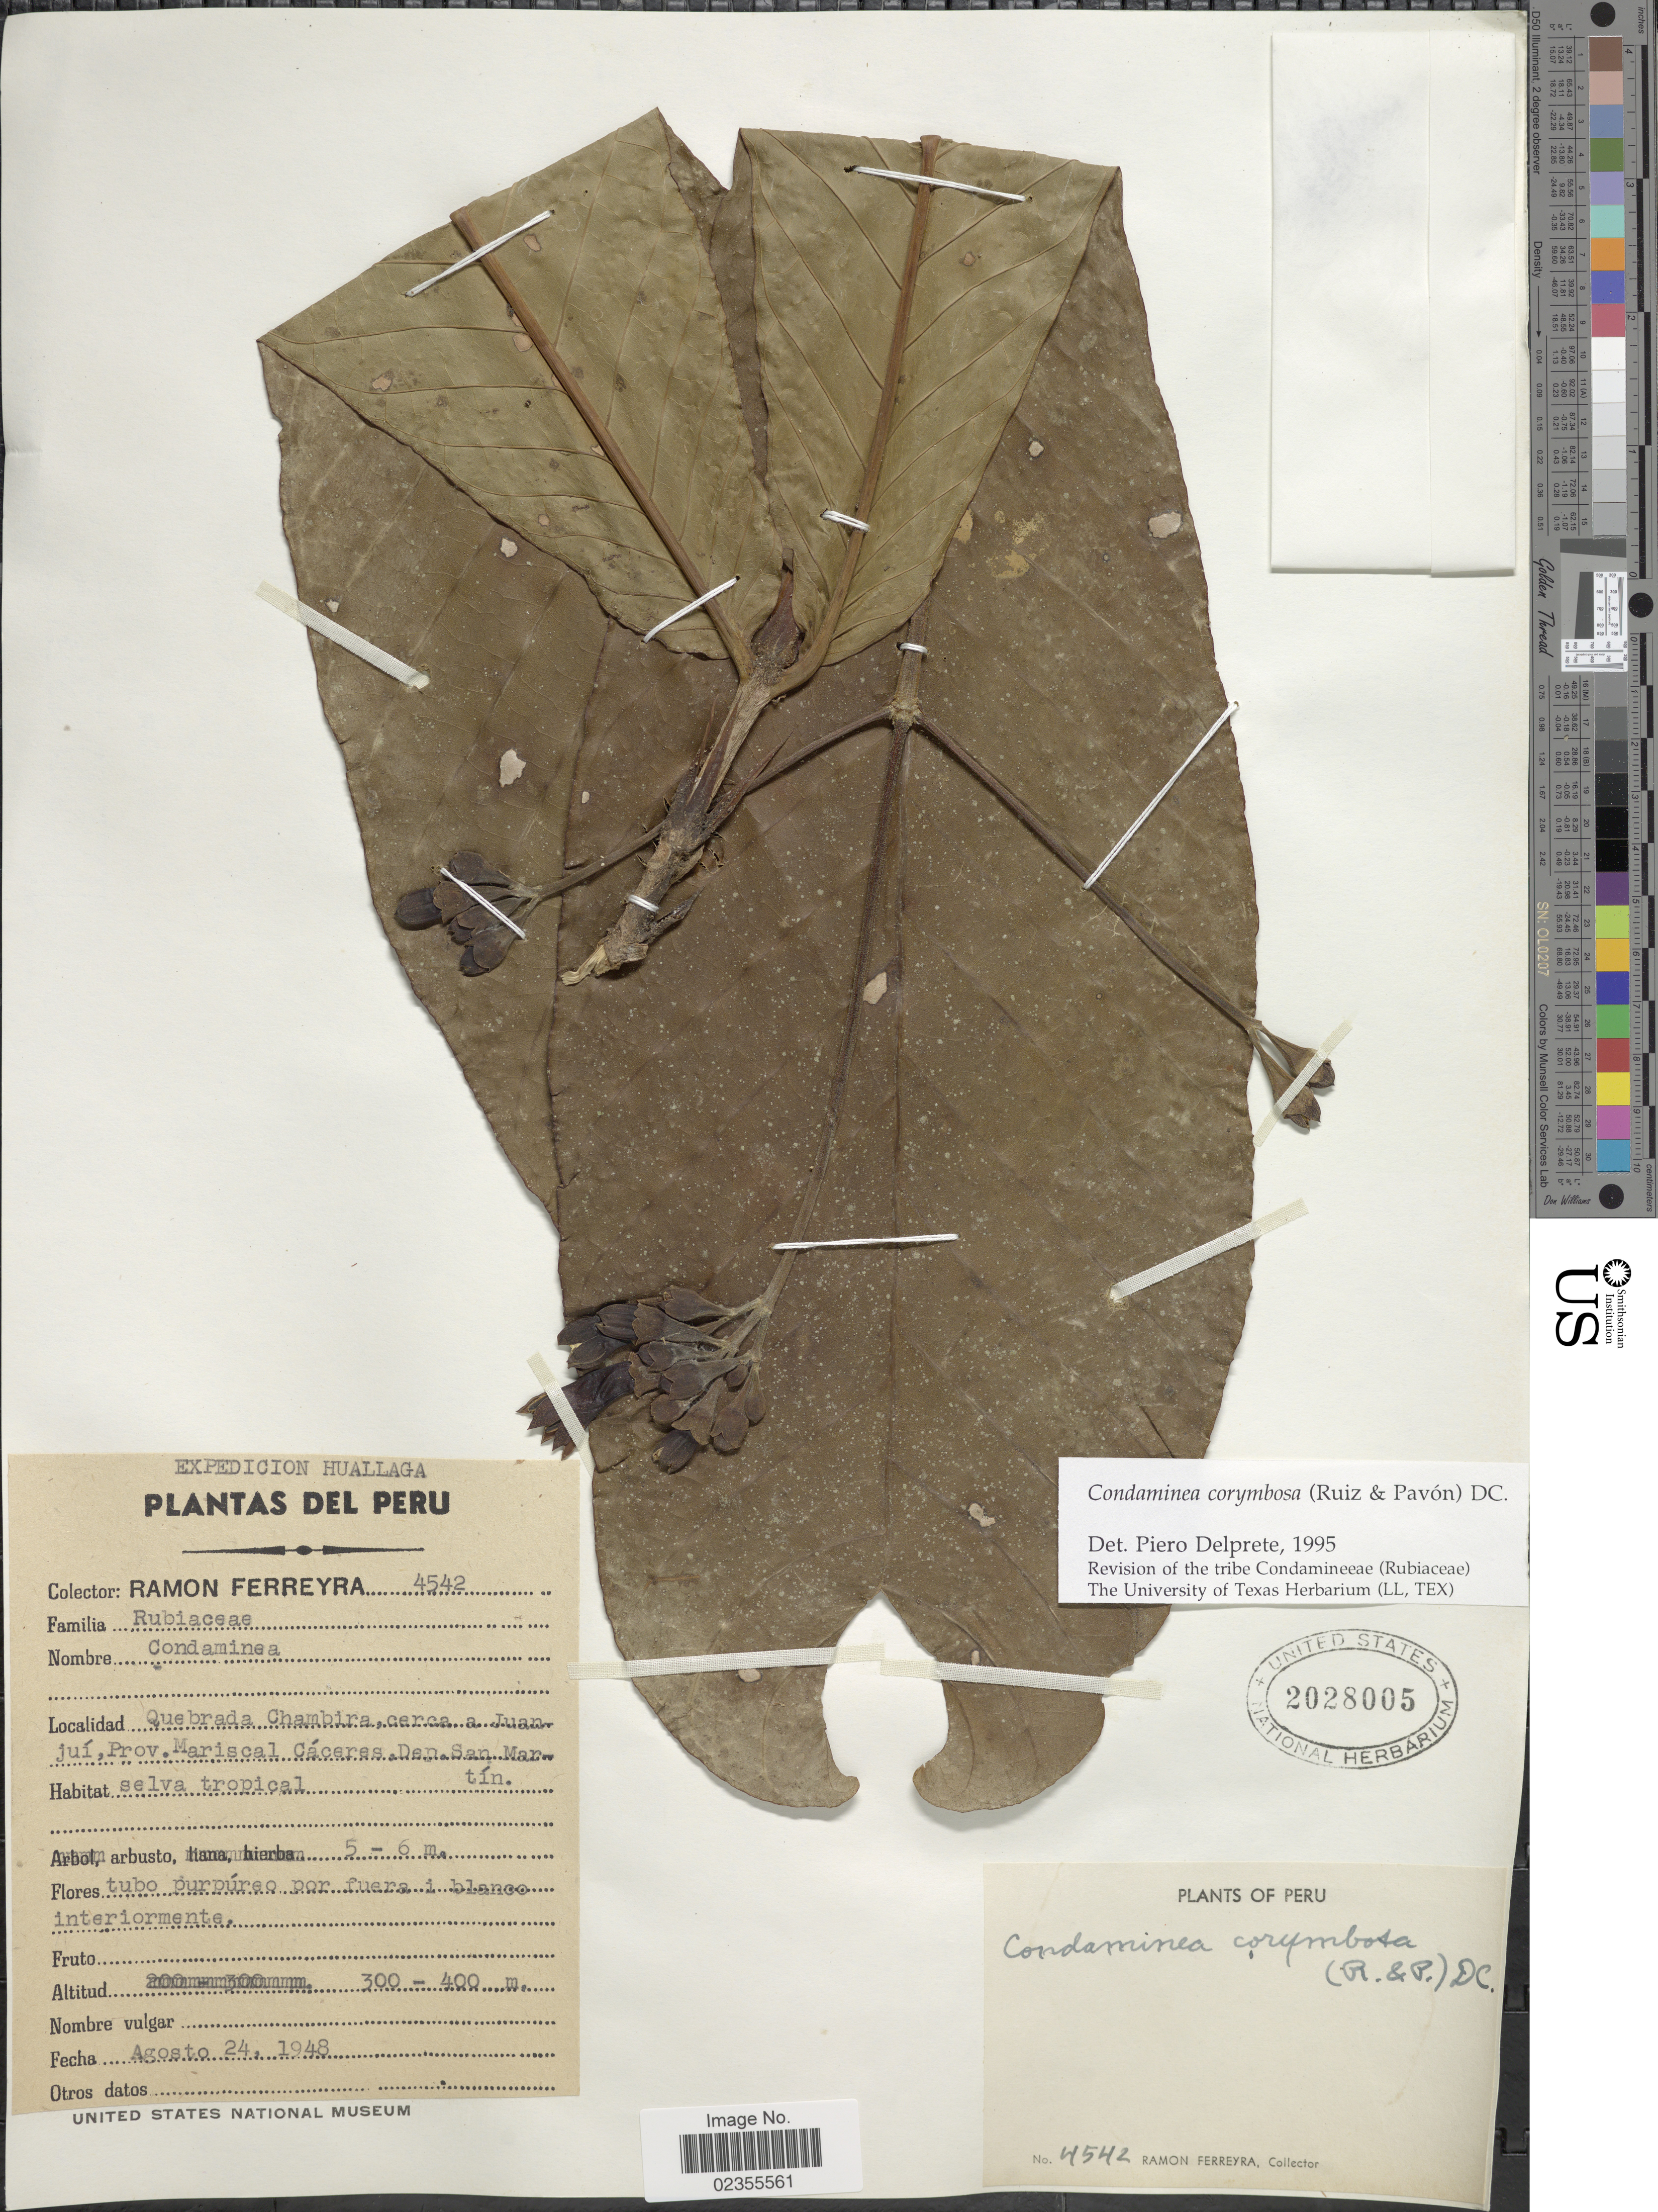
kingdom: Plantae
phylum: Tracheophyta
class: Magnoliopsida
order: Gentianales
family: Rubiaceae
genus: Condaminea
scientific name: Condaminea corymbosa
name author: (Ruiz & Pav.) DC.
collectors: R. A. Ferreyra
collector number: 4542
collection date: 1948-08-24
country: Peru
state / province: San Martín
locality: Huallaga. Quebrada Chambira cerca a Juanjui, Prov. Mariscal Caceres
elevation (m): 300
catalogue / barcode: US 2028005